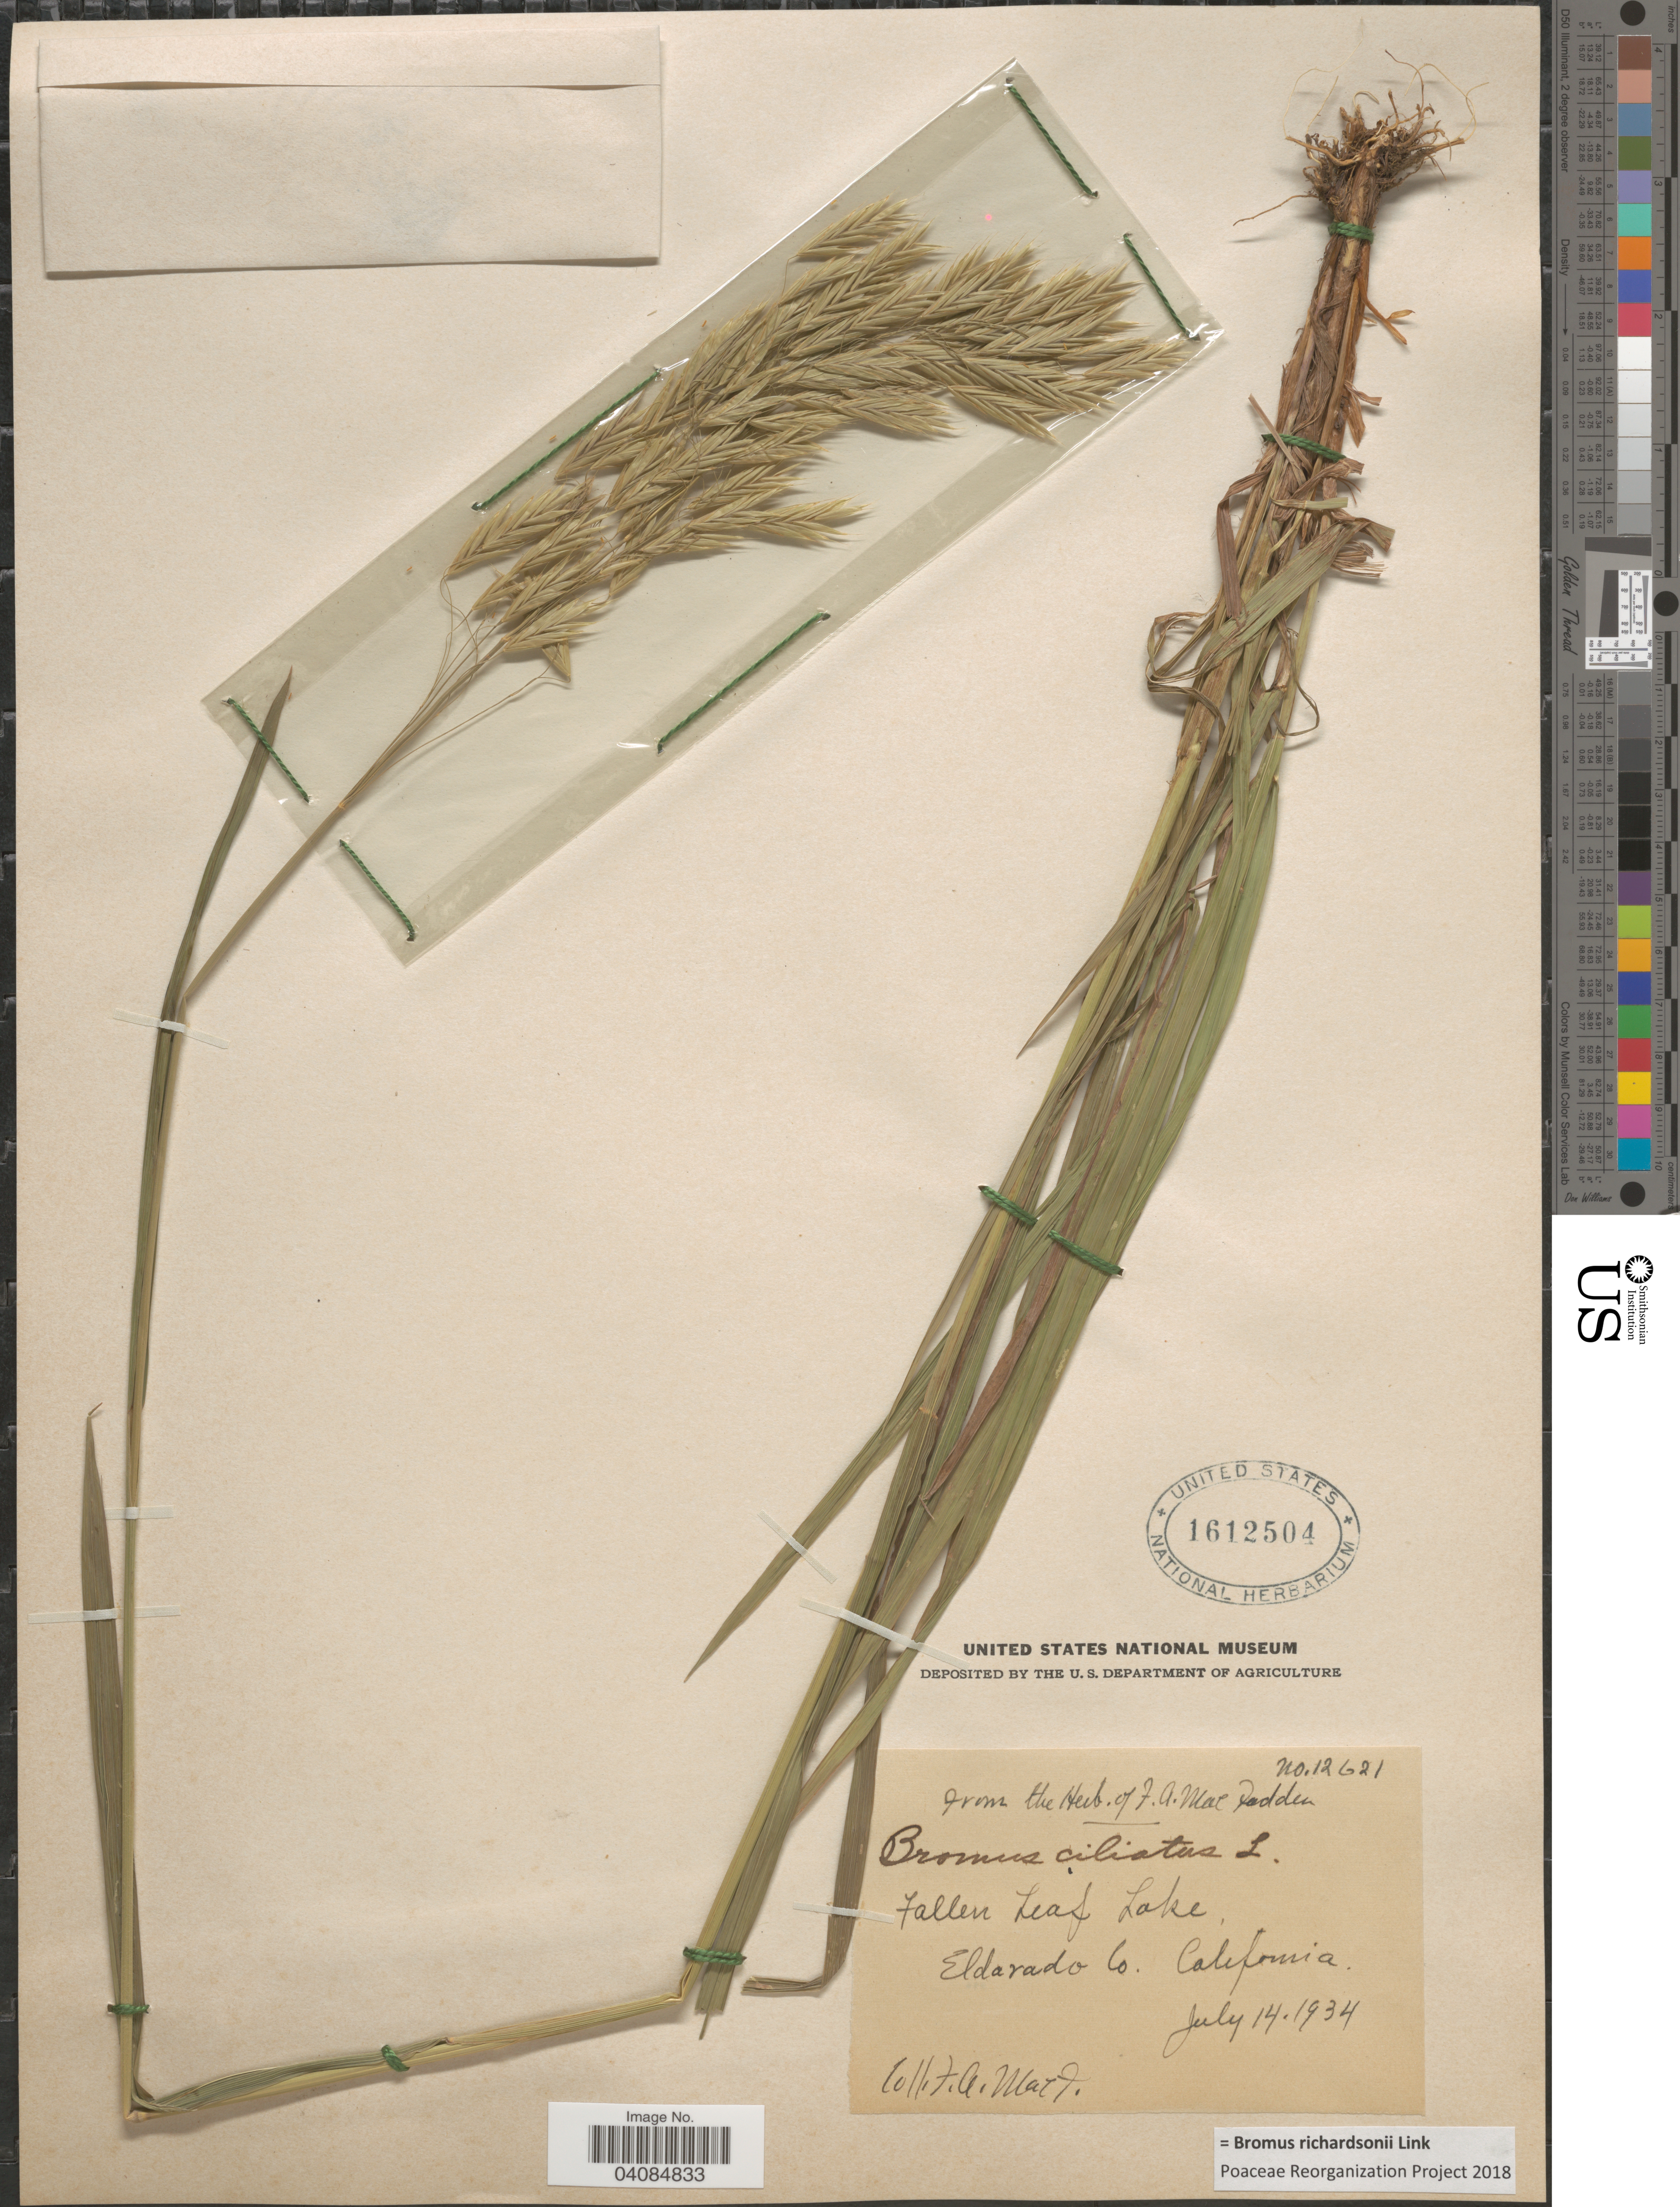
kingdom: Plantae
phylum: Tracheophyta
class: Liliopsida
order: Poales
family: Poaceae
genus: Bromus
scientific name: Bromus richardsonii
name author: Link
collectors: F. MacFadden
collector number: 12621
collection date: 1934-07-14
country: United States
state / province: California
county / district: El Dorado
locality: Fallen Leaf Lake, Eldorado Co.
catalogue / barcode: US 1612504